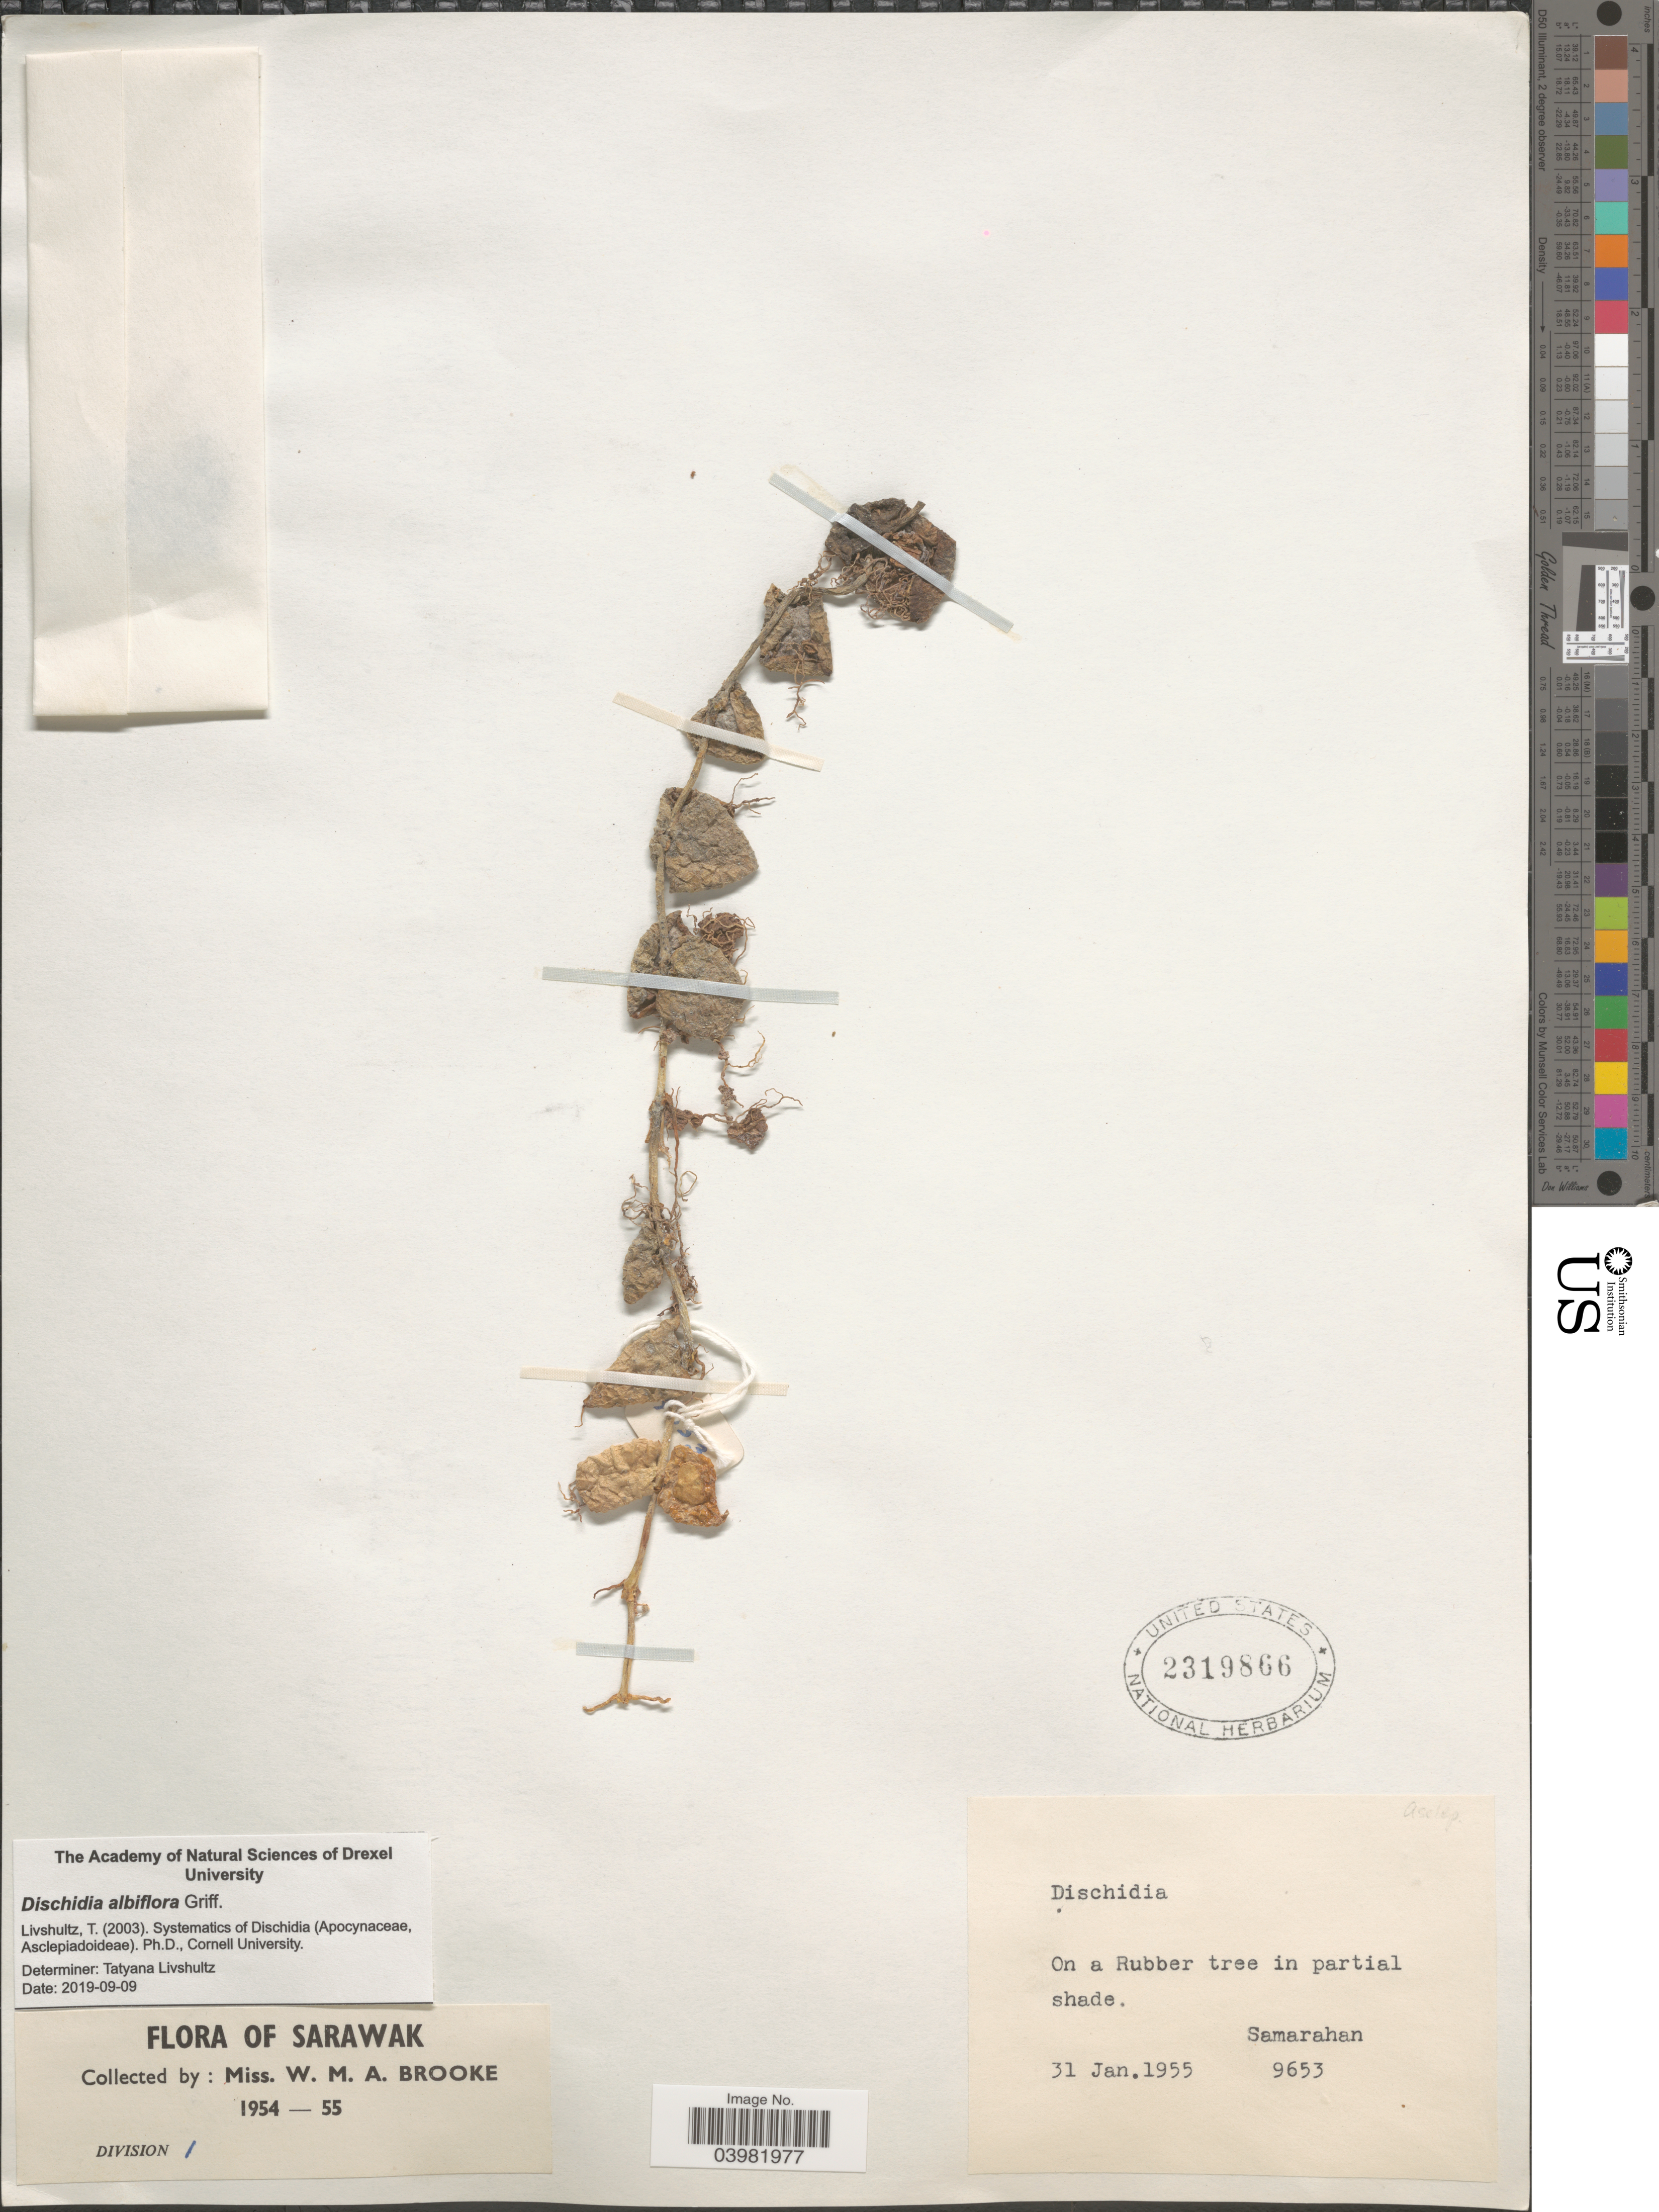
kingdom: Plantae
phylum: Tracheophyta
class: Magnoliopsida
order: Gentianales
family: Apocynaceae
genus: Dischidia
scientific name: Dischidia albiflora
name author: Griff.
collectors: W. Brooke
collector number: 9653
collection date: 1955-01-31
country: Malaysia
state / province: Sarawak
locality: Division 1. Samarahan.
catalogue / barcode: US 2319866